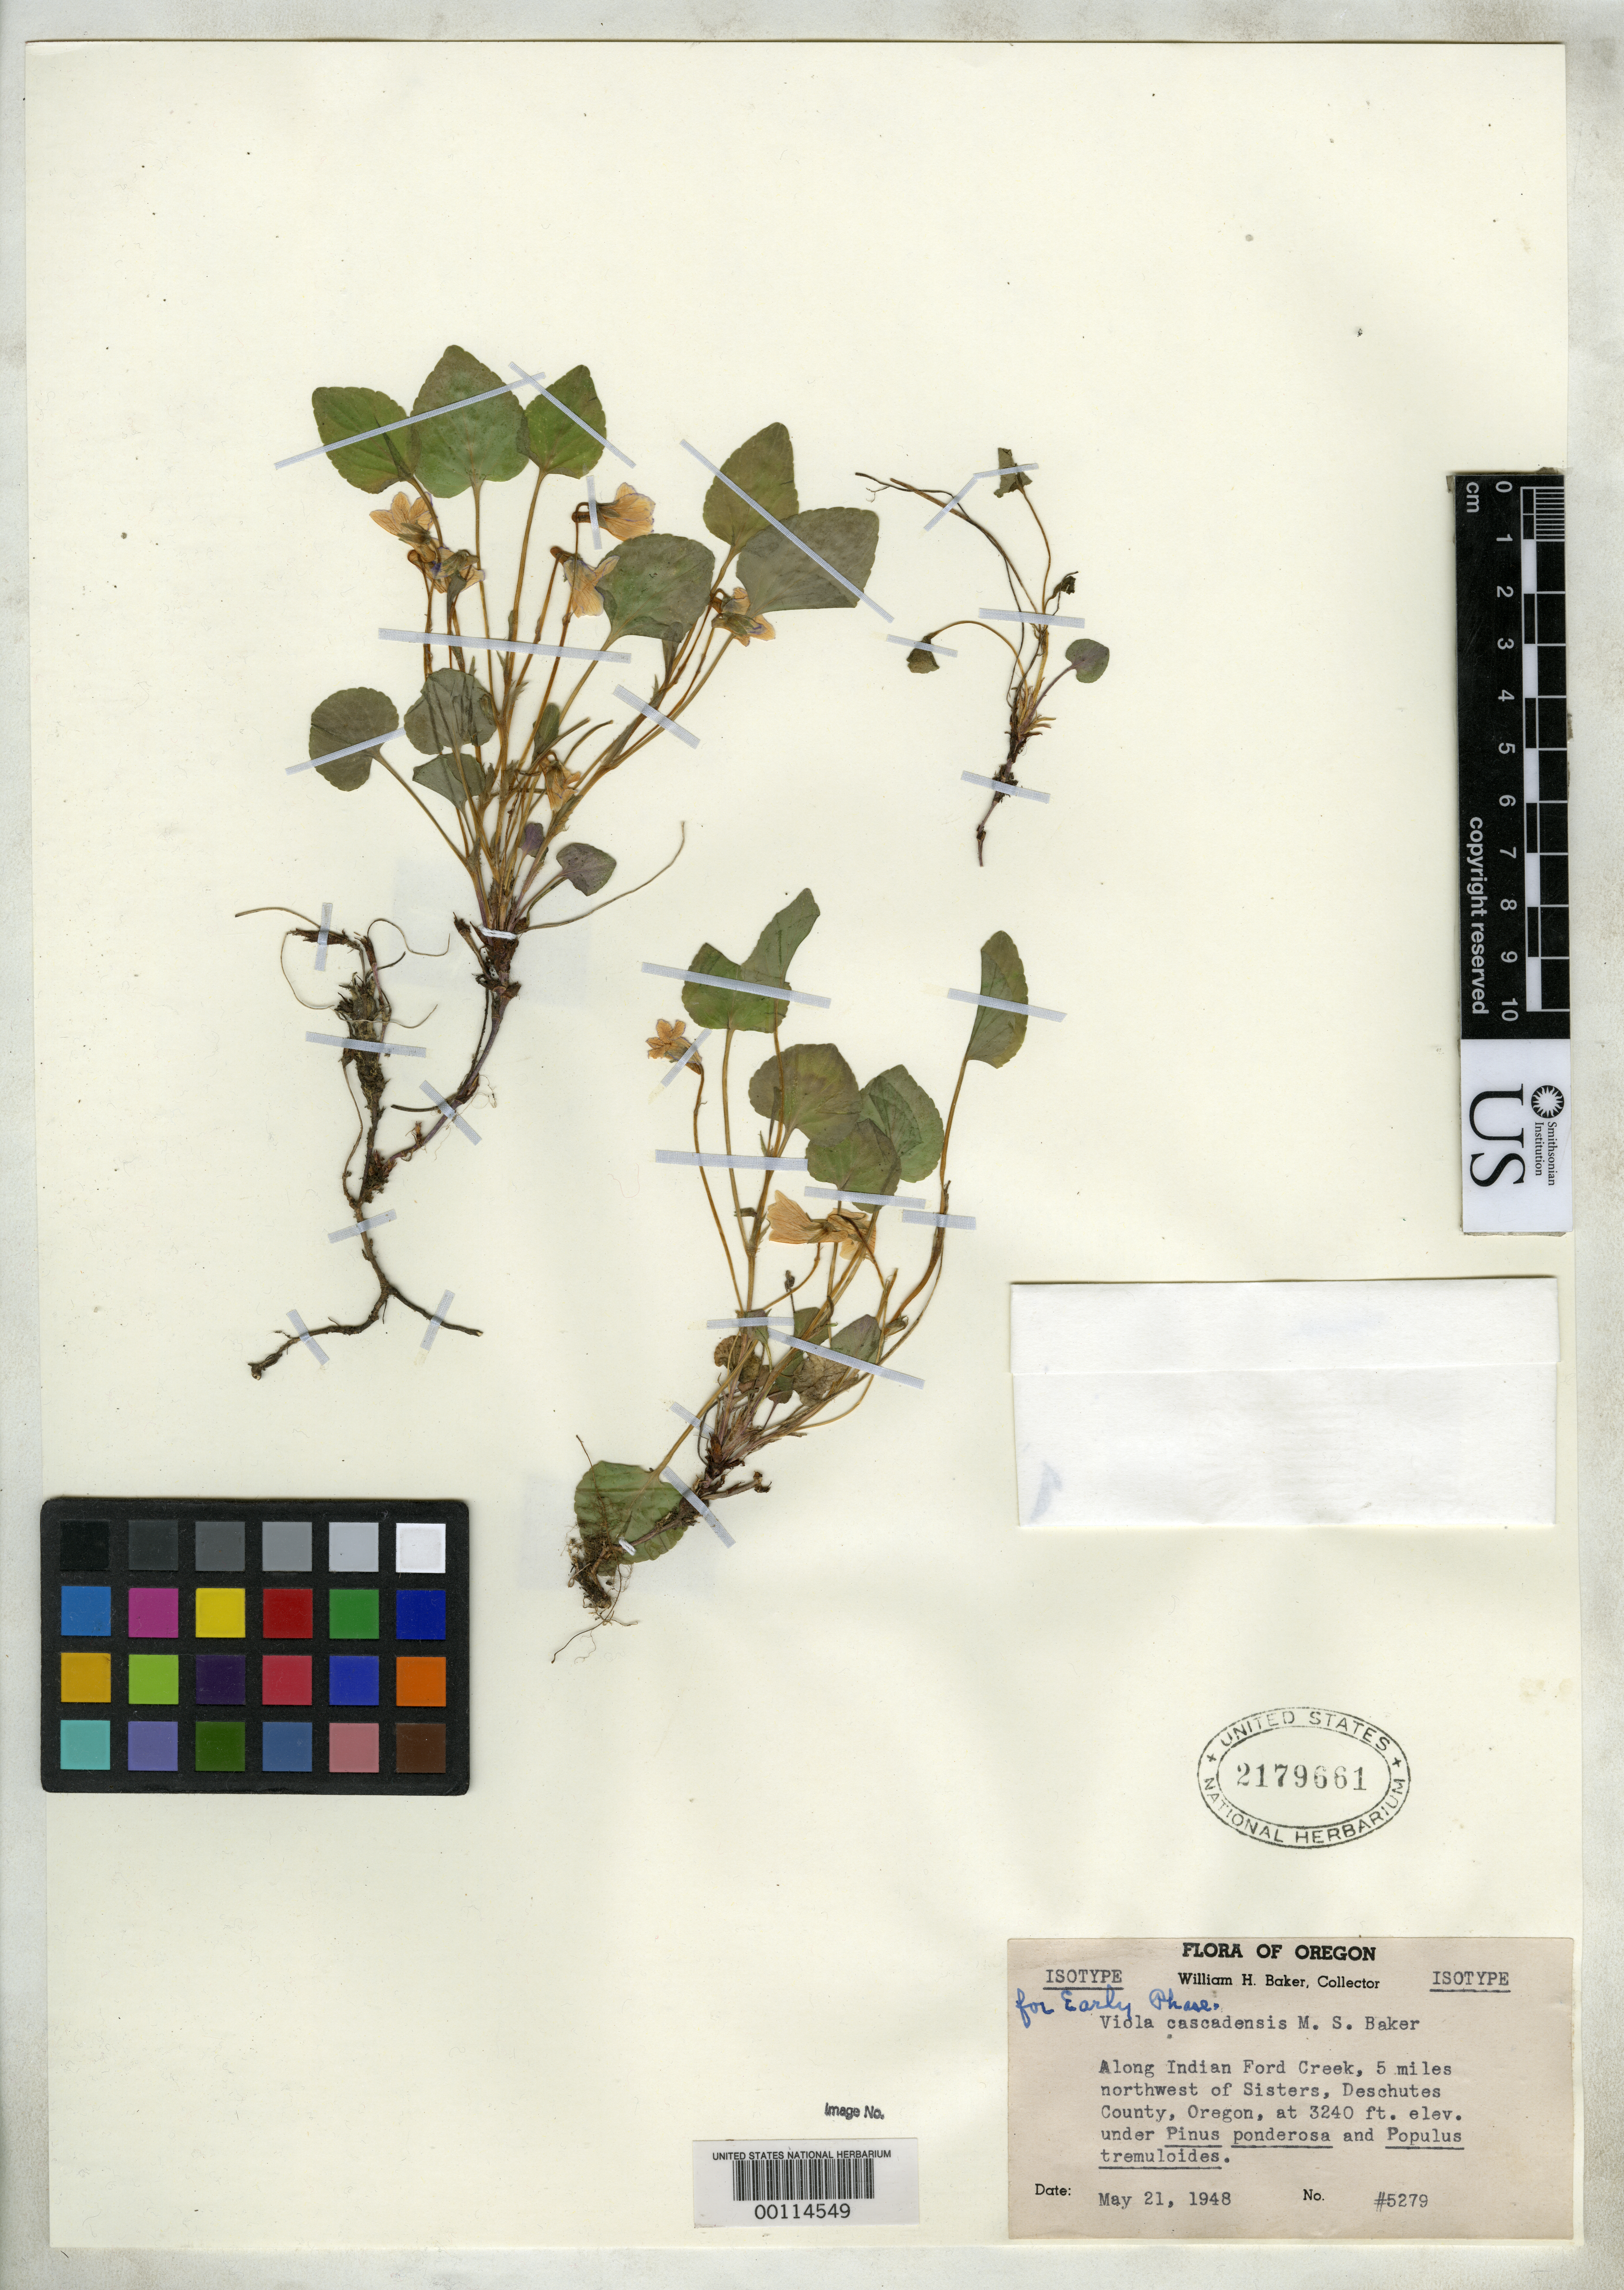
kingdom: Plantae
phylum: Tracheophyta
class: Magnoliopsida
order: Malpighiales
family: Violaceae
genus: Viola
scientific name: Viola cascadensis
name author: M.S. Baker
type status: Isotype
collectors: W. H. Baker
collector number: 5279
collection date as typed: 21 May 1948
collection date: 1948-05-21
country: United States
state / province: Oregon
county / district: Deschutes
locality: Indian Ford Creek, 5 mi NW of Sisters.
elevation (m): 988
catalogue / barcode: US 2179661